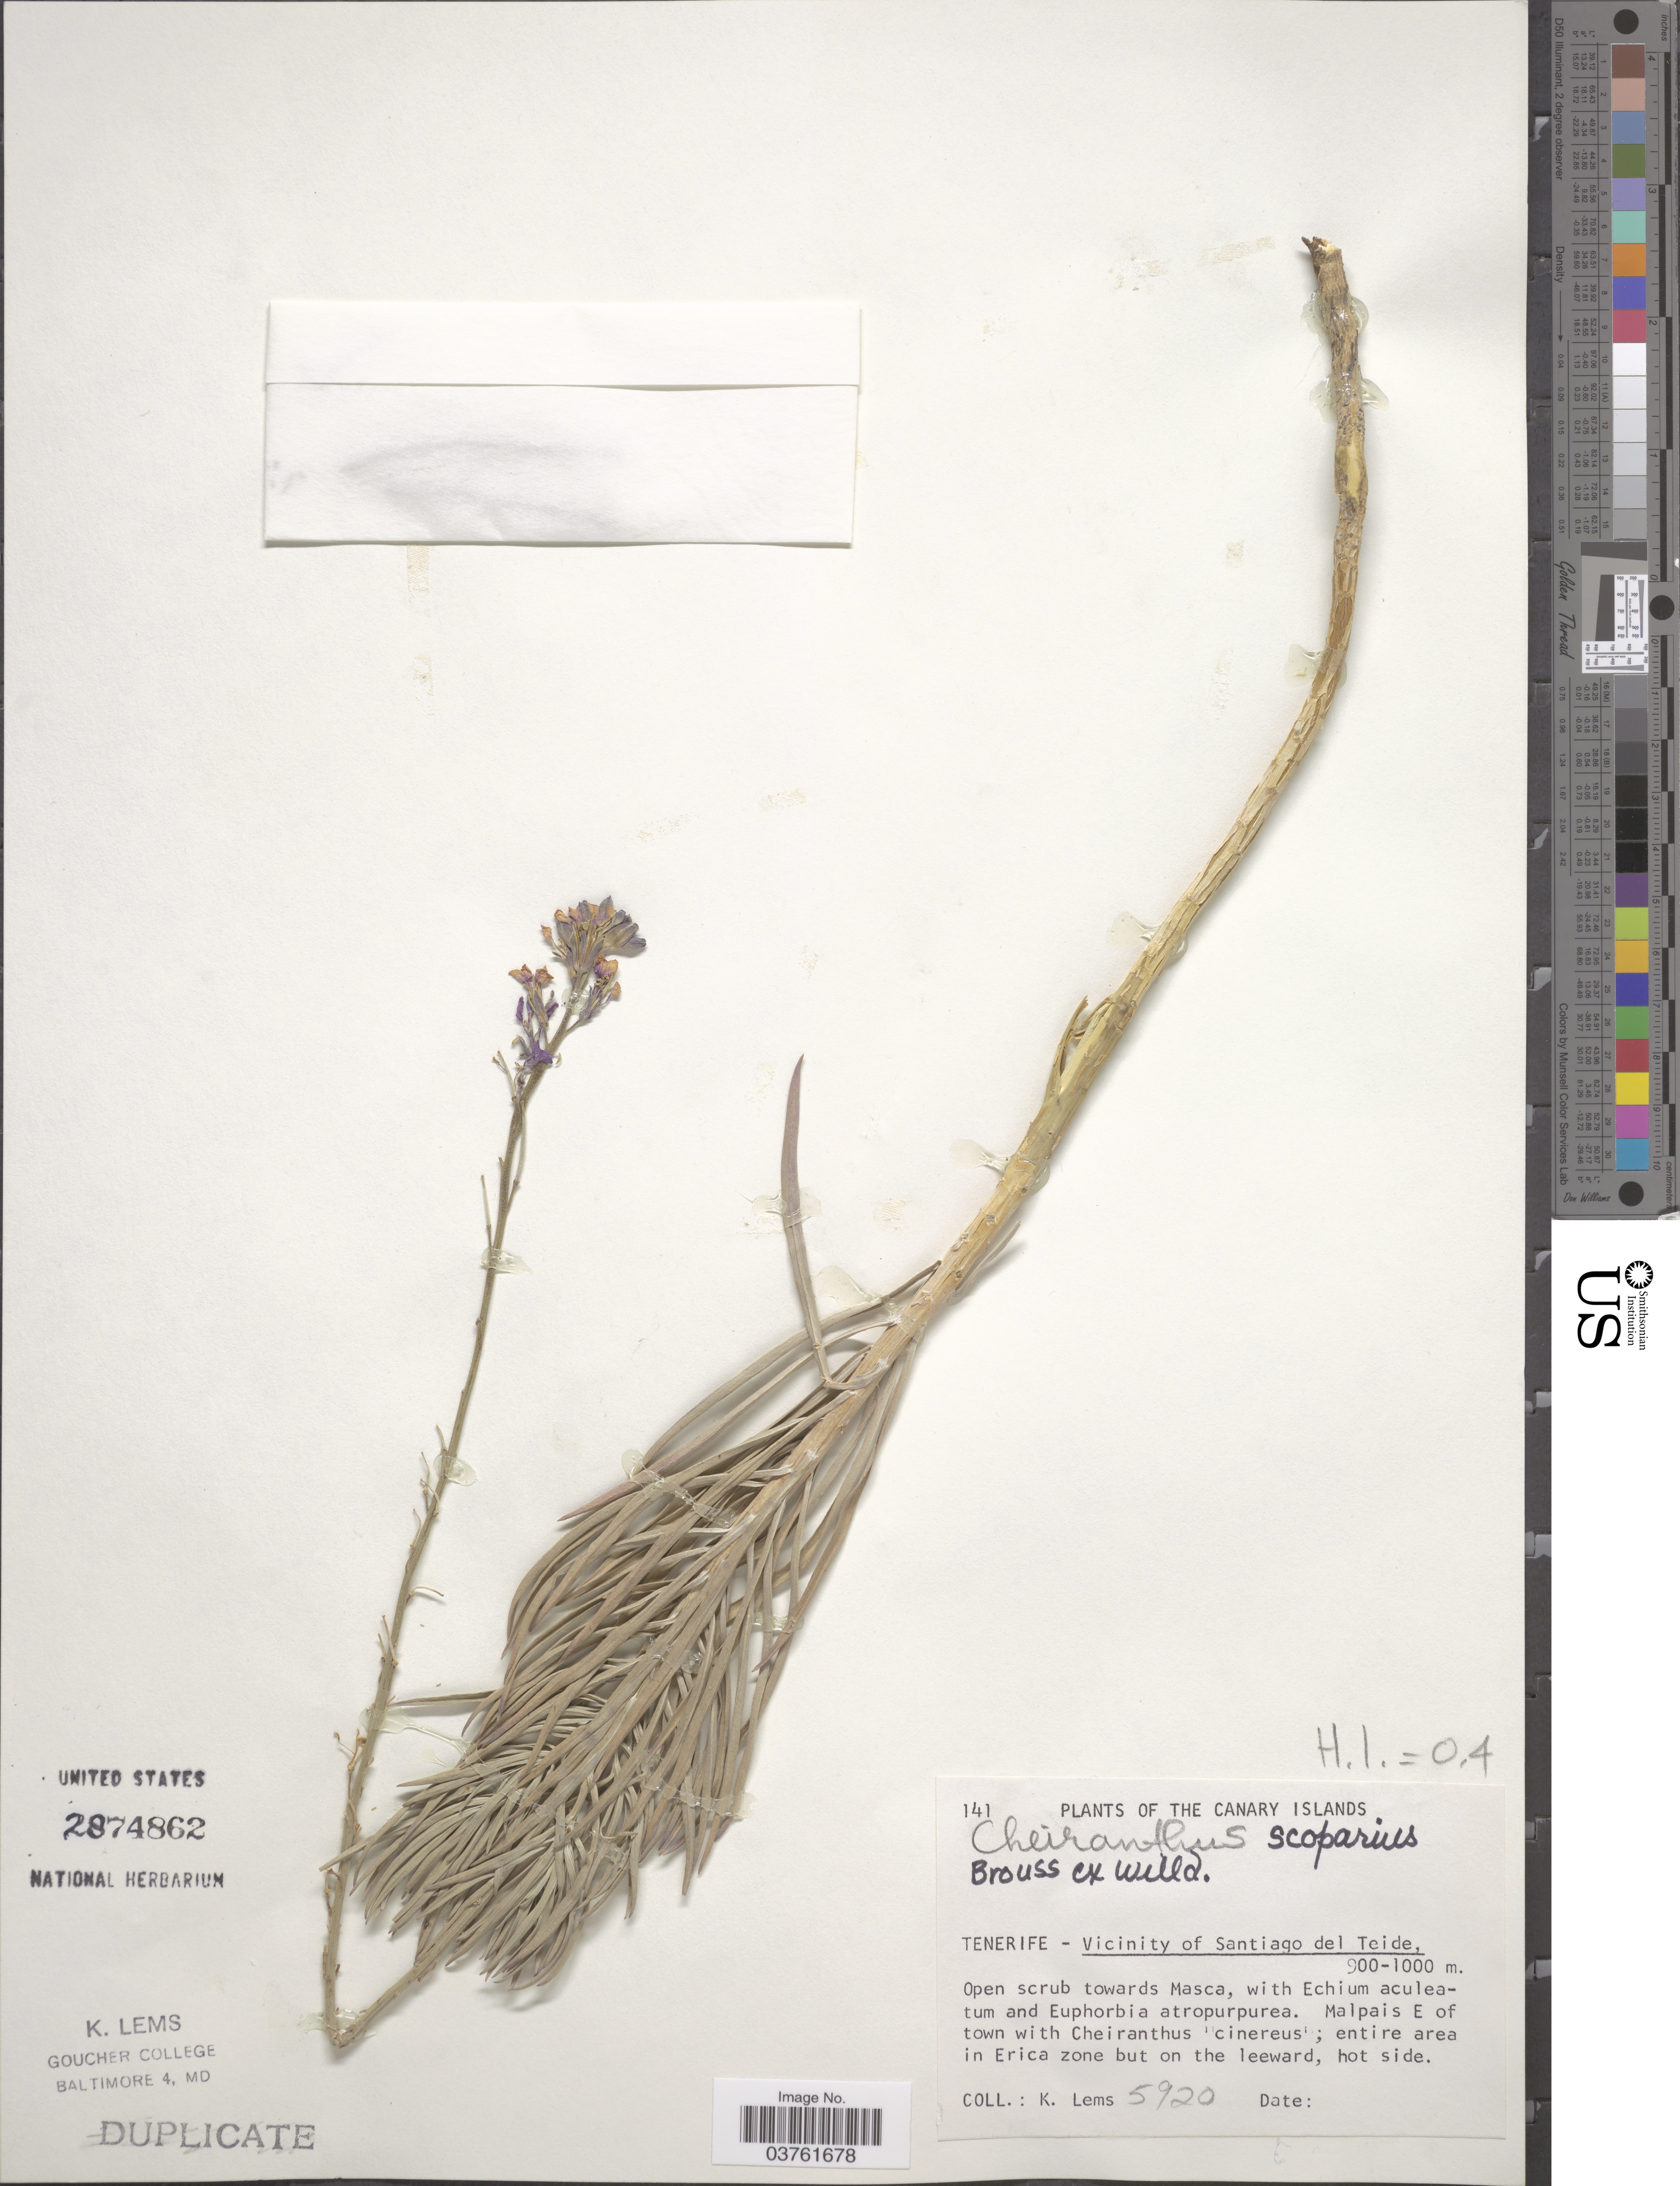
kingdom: Plantae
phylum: Tracheophyta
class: Magnoliopsida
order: Brassicales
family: Brassicaceae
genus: Cheiranthus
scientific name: Cheiranthus scoparius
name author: Brouss. ex Willd.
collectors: K. Lems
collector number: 5920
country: Spain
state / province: Canarias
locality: Canary Islands. Tenerife - Vicinity of Santiago del Teide.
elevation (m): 900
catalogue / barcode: US 2874862